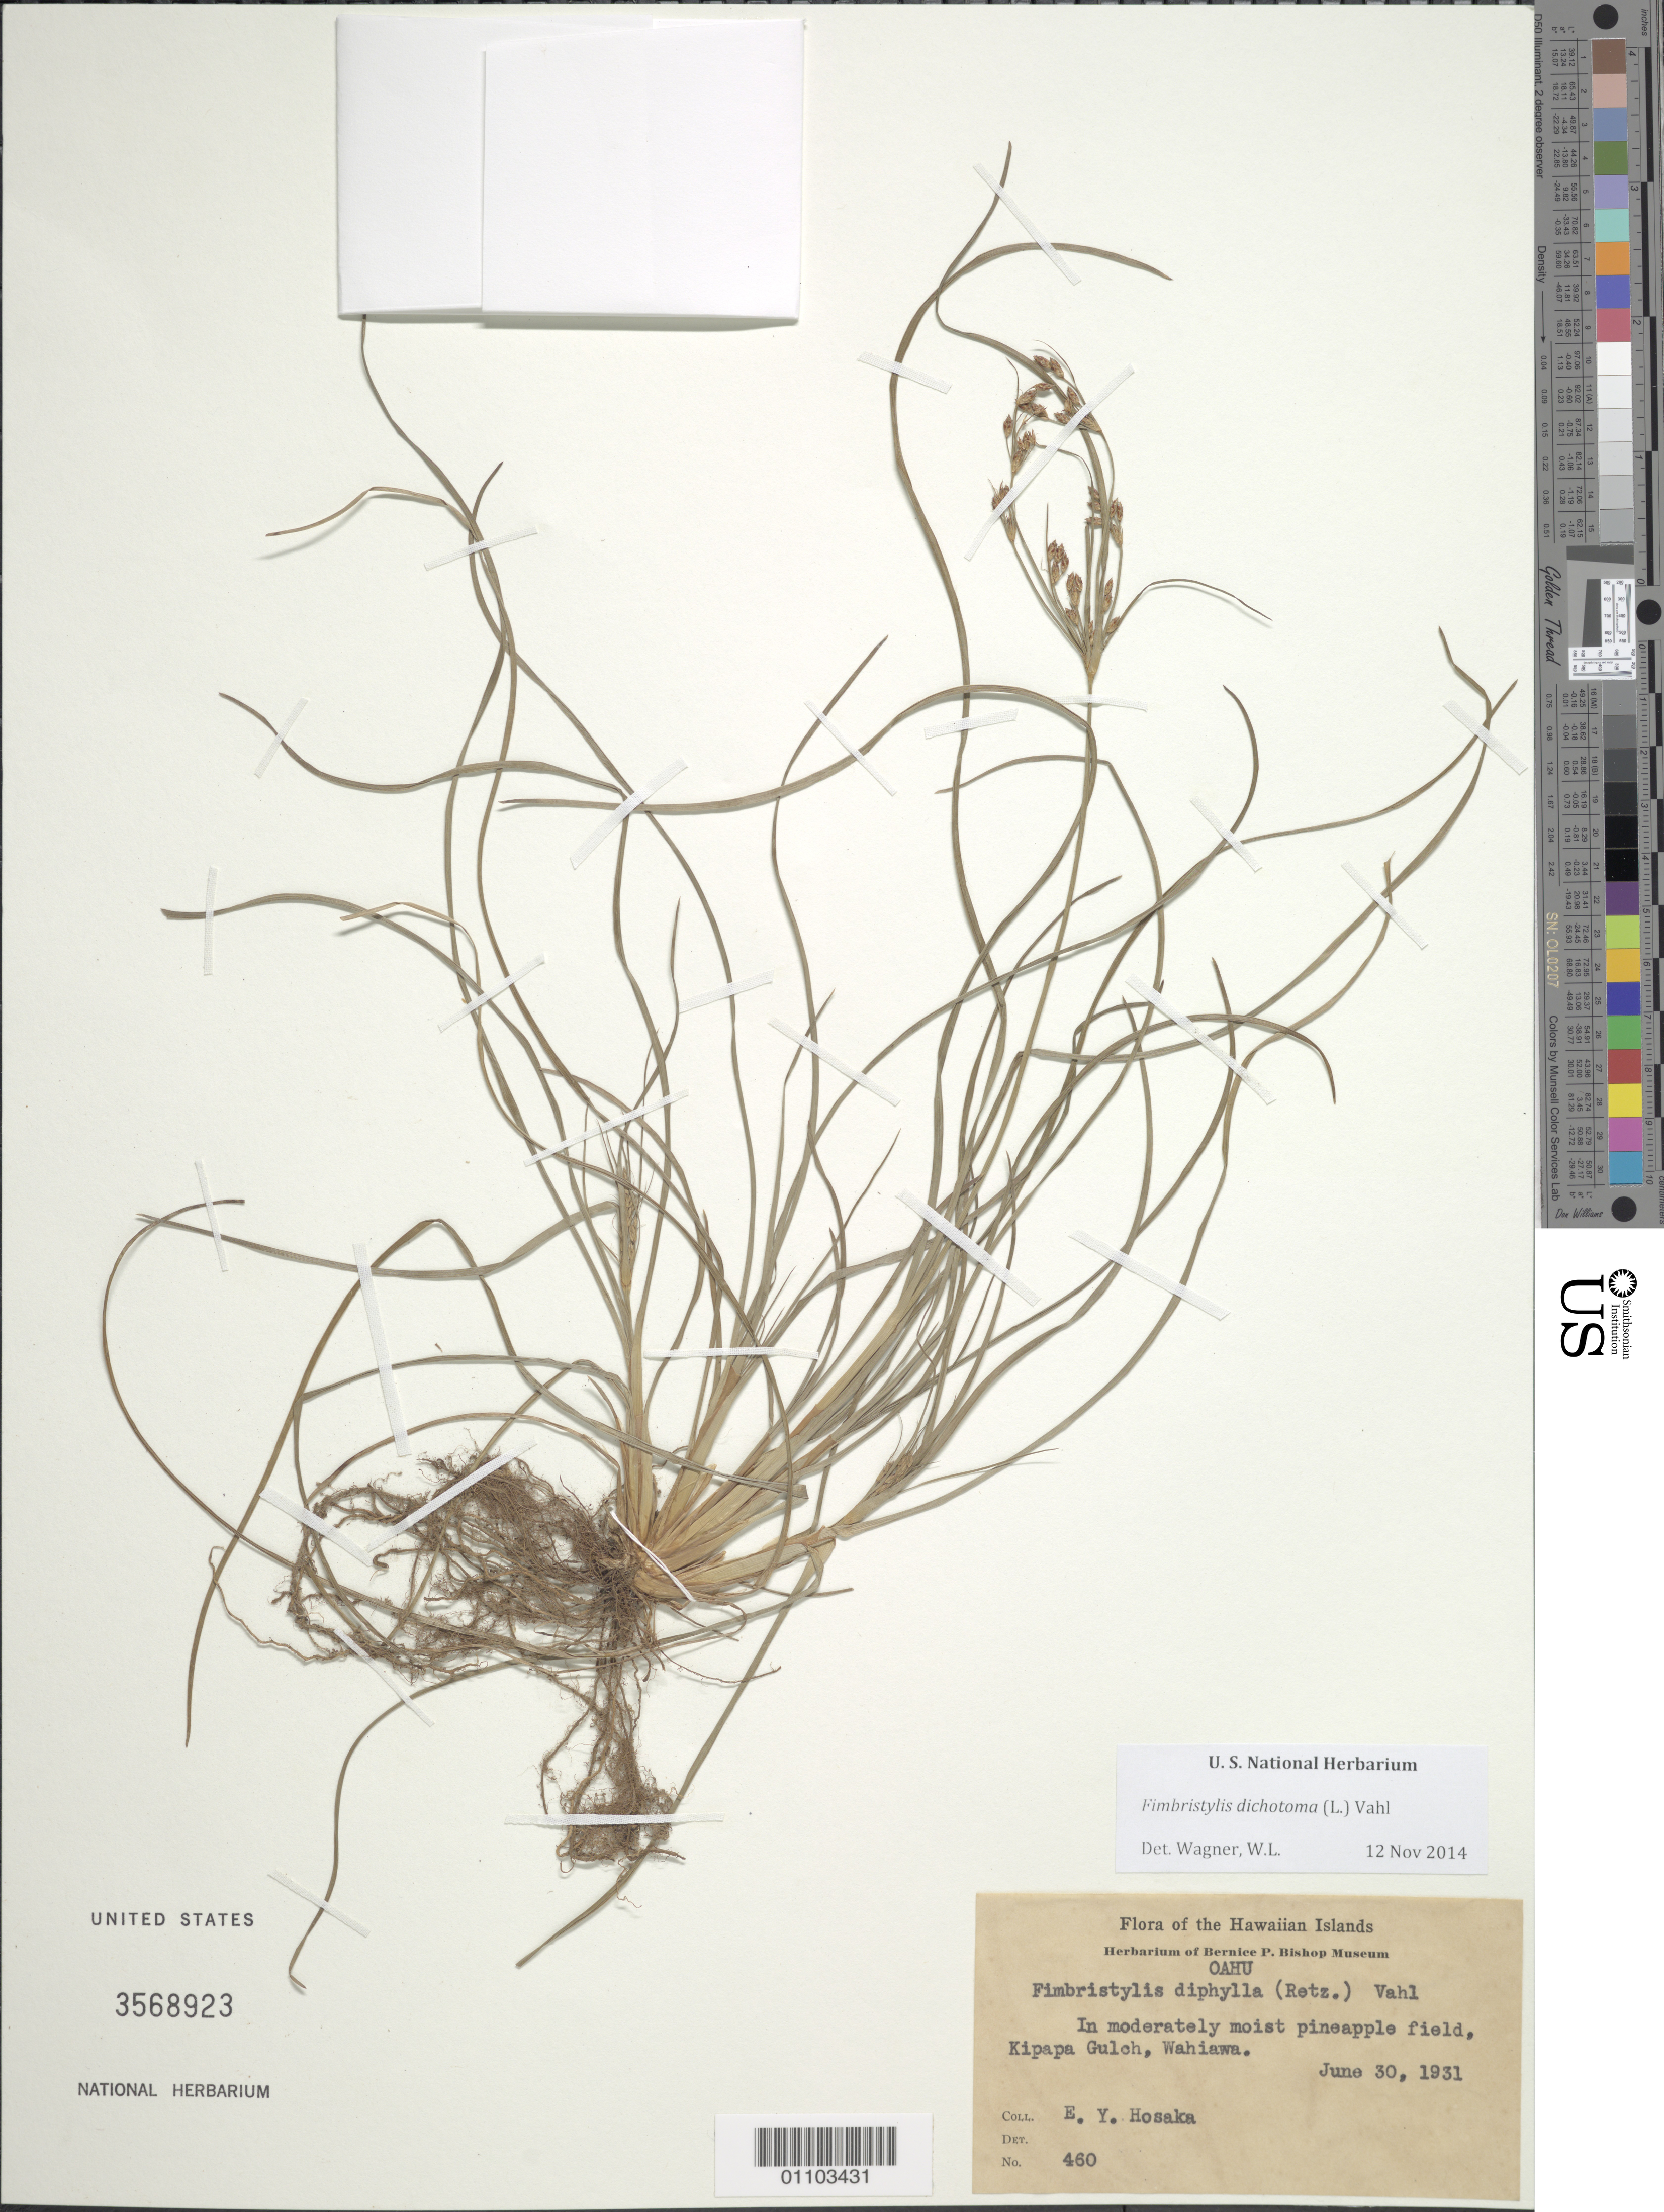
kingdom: Plantae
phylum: Tracheophyta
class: Liliopsida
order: Poales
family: Cyperaceae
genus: Fimbristylis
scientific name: Fimbristylis dichotoma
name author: (L.) Vahl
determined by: Wagner, W. L., (BOT), Smithsonian Institution - National Museum of Natural History (UNITED STATES)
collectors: E. Y. Hosaka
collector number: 460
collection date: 1931-06-30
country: United States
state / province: Hawaii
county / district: Honolulu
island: Oahu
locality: Kipapa Gulch, Wahiawa., moist pineapple field.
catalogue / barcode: US 3568923